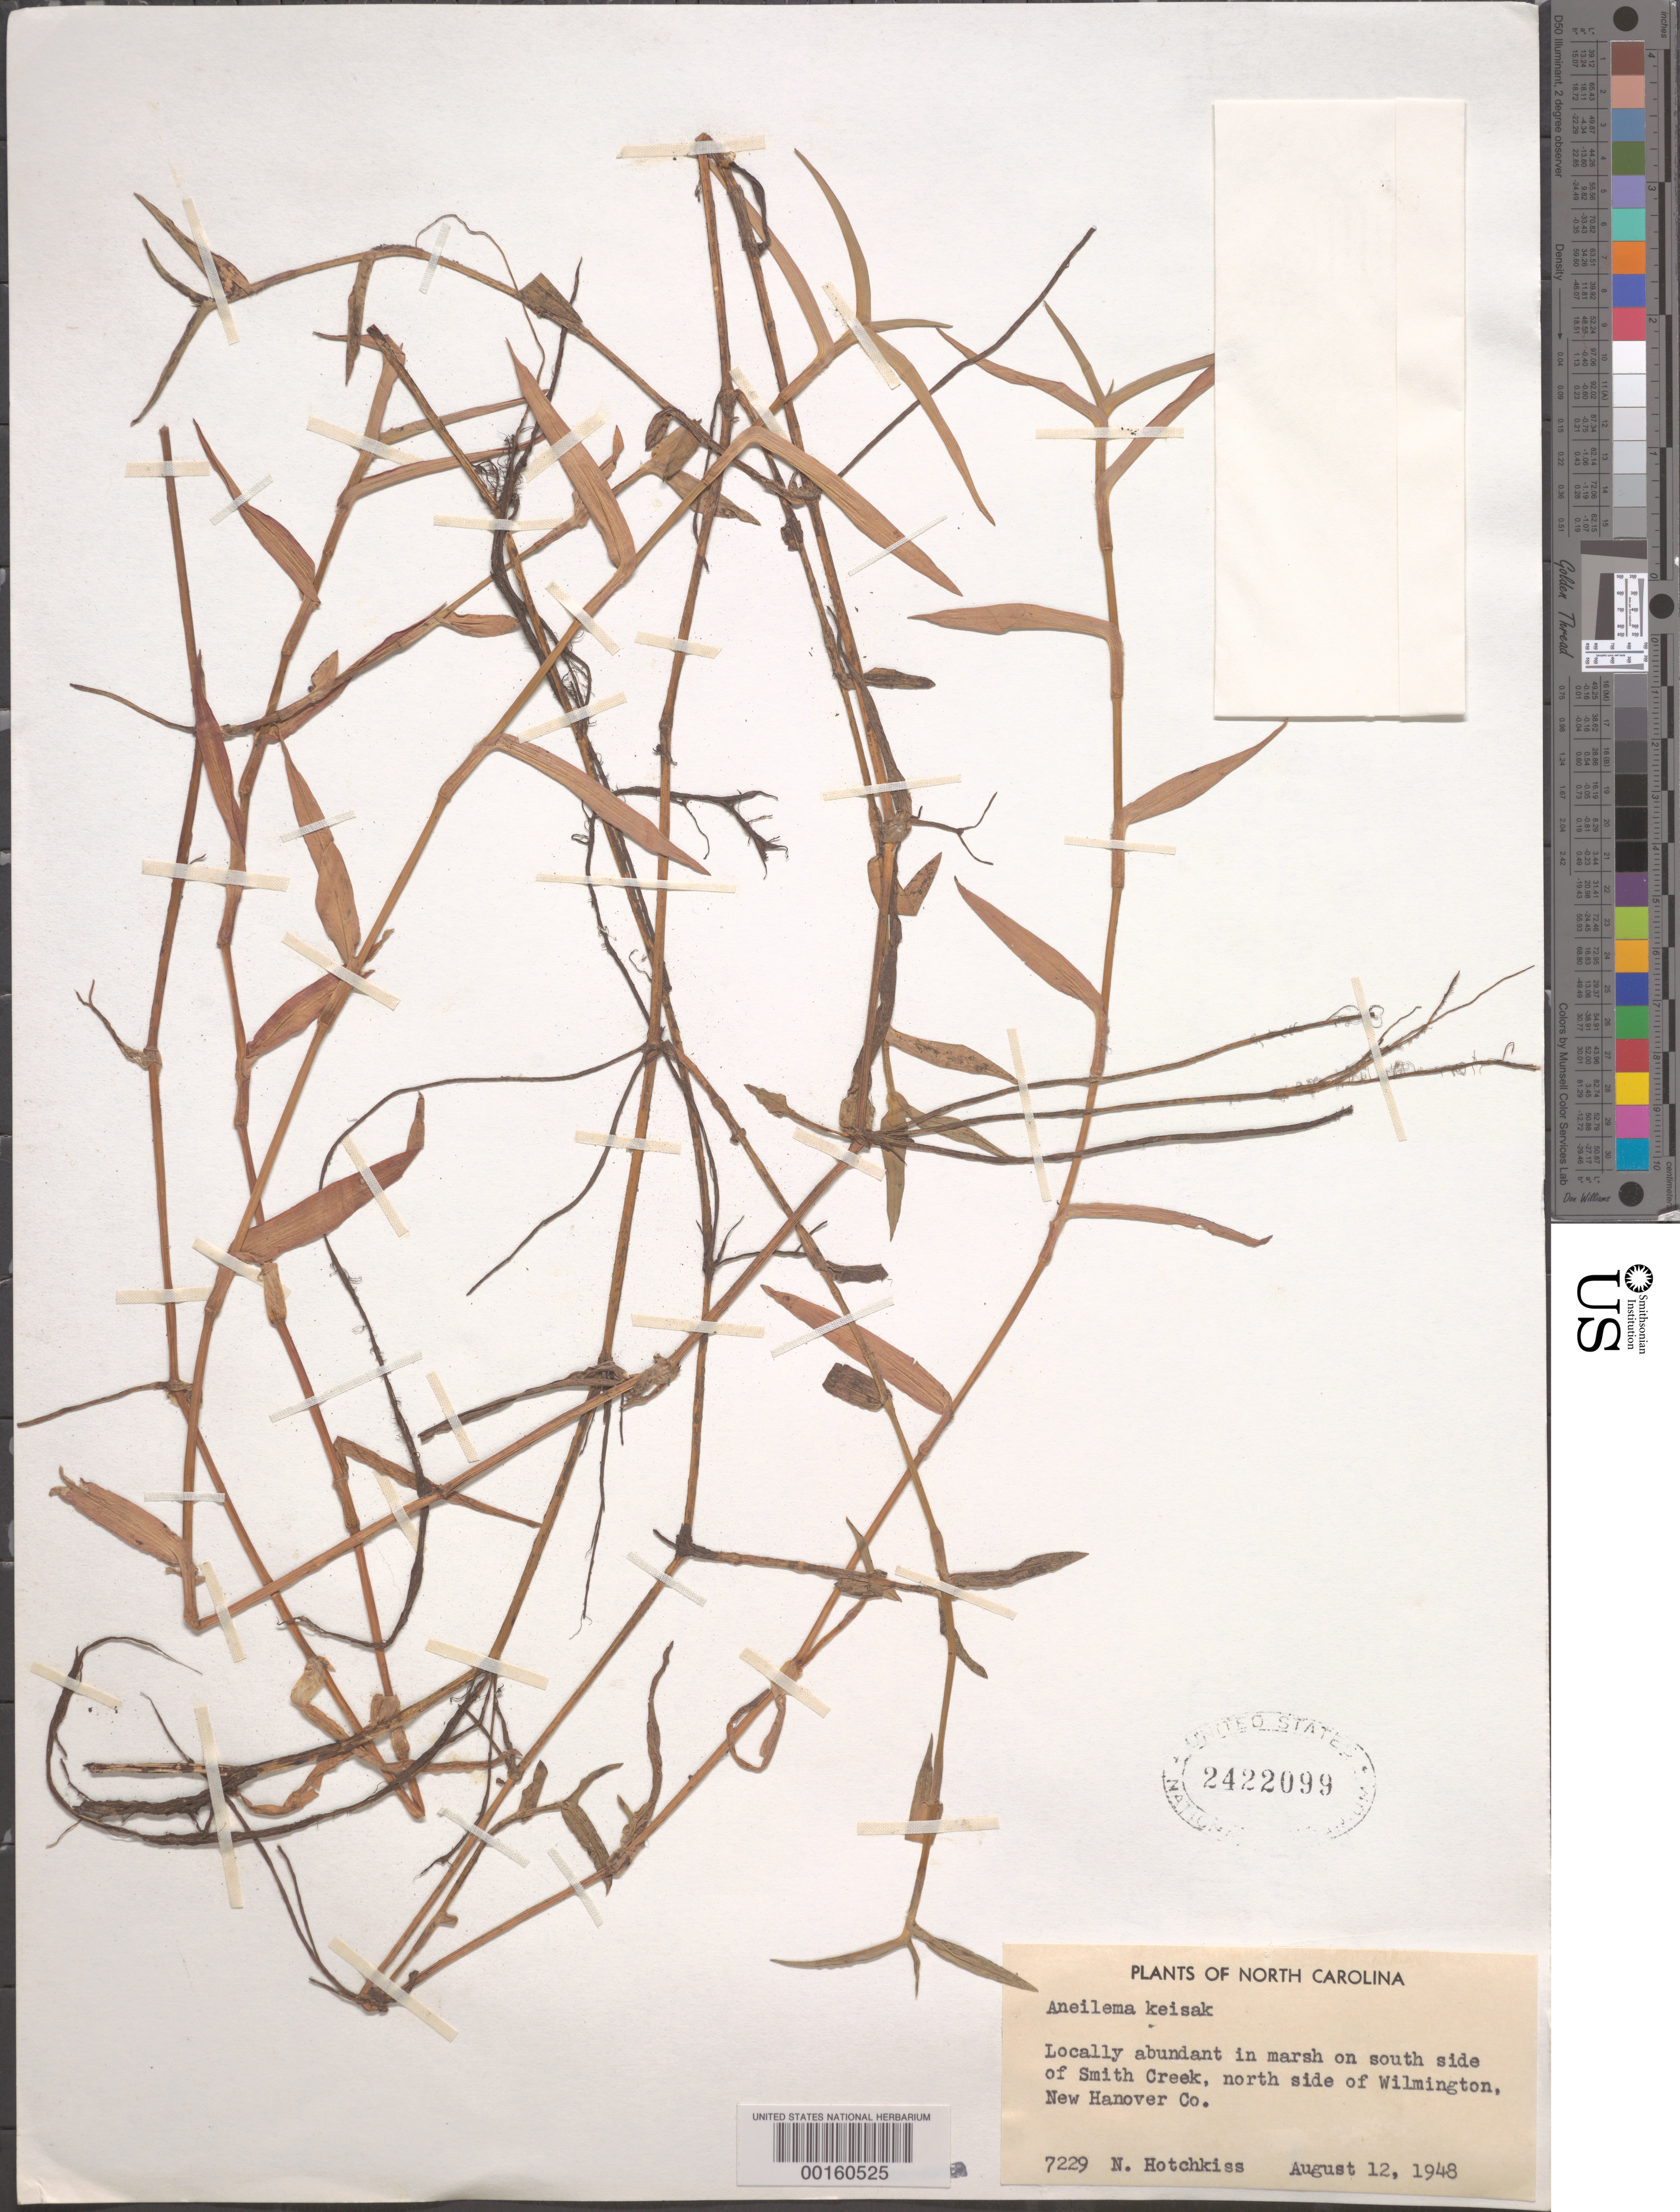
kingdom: Plantae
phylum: Tracheophyta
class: Liliopsida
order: Commelinales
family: Commelinaceae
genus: Murdannia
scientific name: Murdannia keisak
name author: (Hassk.) Hand.-Mazz.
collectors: N. Hotchkiss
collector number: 7229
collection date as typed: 12 Aug 1948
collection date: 1948-08-12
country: United States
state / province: North Carolina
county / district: New Hanover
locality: Smith creek, n side of wilmington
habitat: Marsh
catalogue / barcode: US 2422099